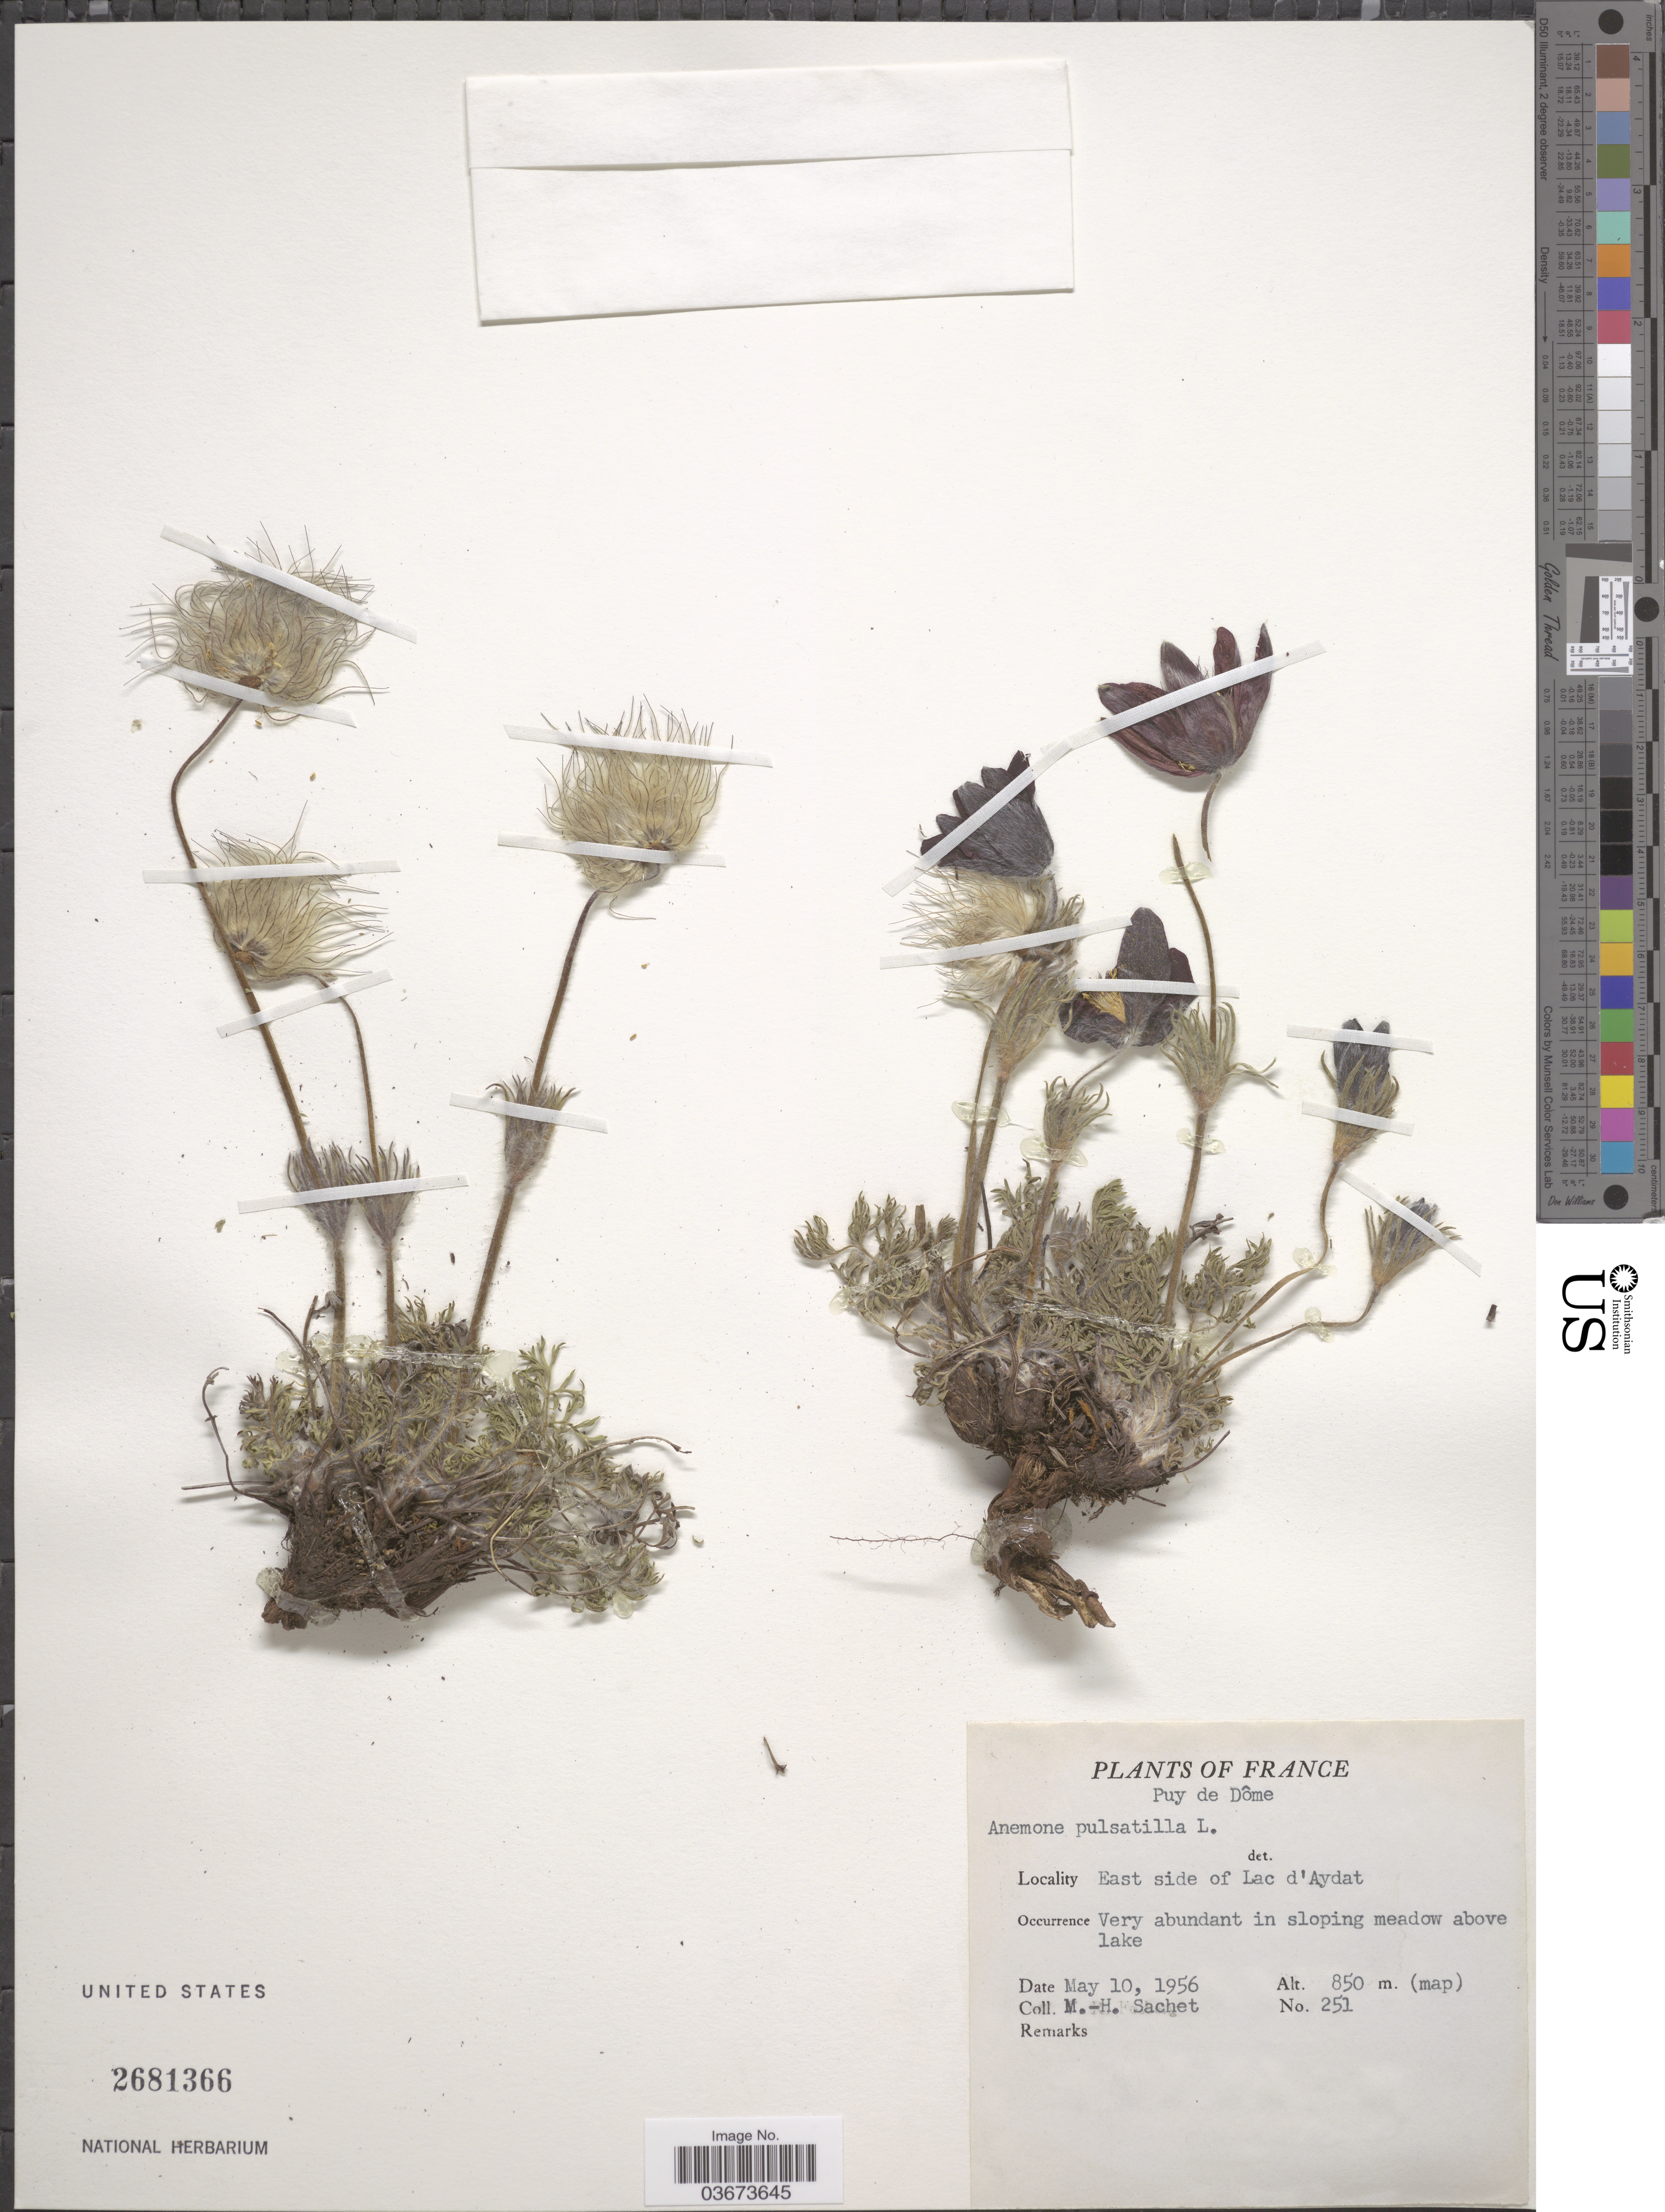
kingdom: Plantae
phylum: Tracheophyta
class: Magnoliopsida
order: Ranunculales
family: Ranunculaceae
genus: Anemone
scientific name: Anemone pulsatilla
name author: L.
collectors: M.-H. Sachet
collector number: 251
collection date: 1956-05-10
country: France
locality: Puy de Dôme. East side of Lac d'Aydat.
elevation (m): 850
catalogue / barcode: US 2681366